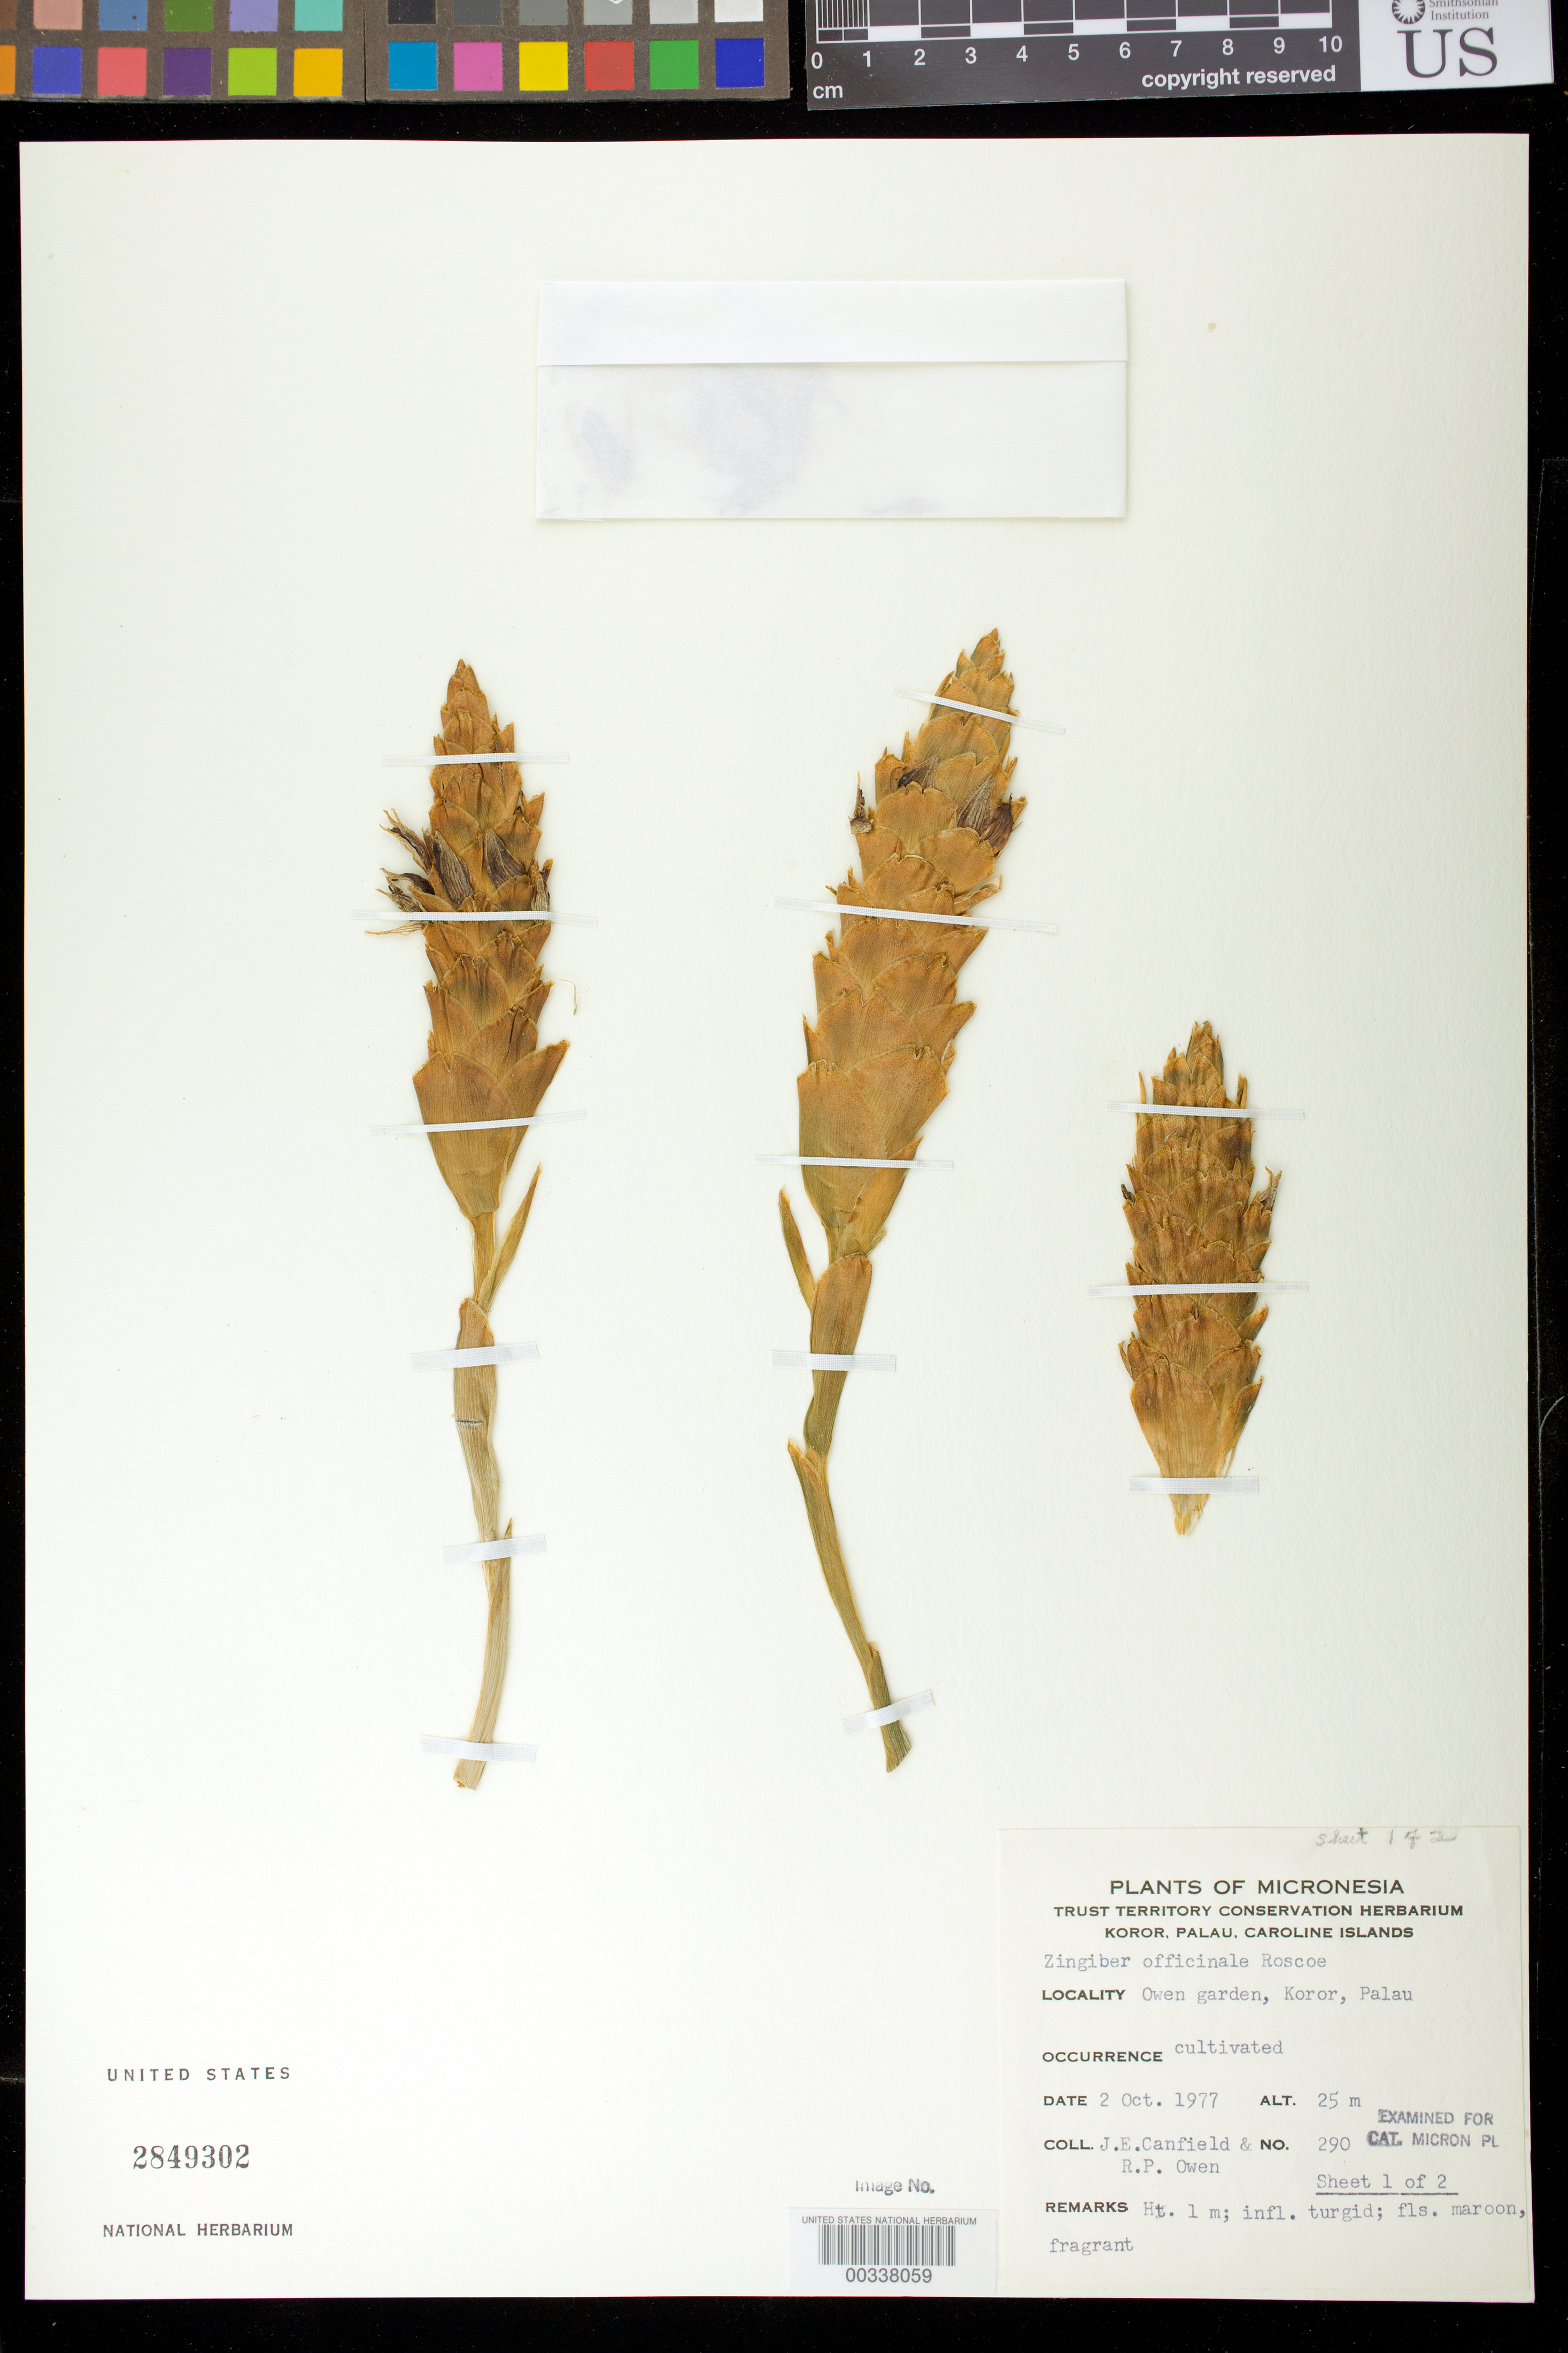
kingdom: Plantae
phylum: Tracheophyta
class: Liliopsida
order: Zingiberales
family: Zingiberaceae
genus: Zingiber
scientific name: Zingiber officinale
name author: Roscoe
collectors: J. E. Canfield & R. Owen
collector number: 290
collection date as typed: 02 Oct 1977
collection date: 1977-10-02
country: Palau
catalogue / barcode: US 2849302